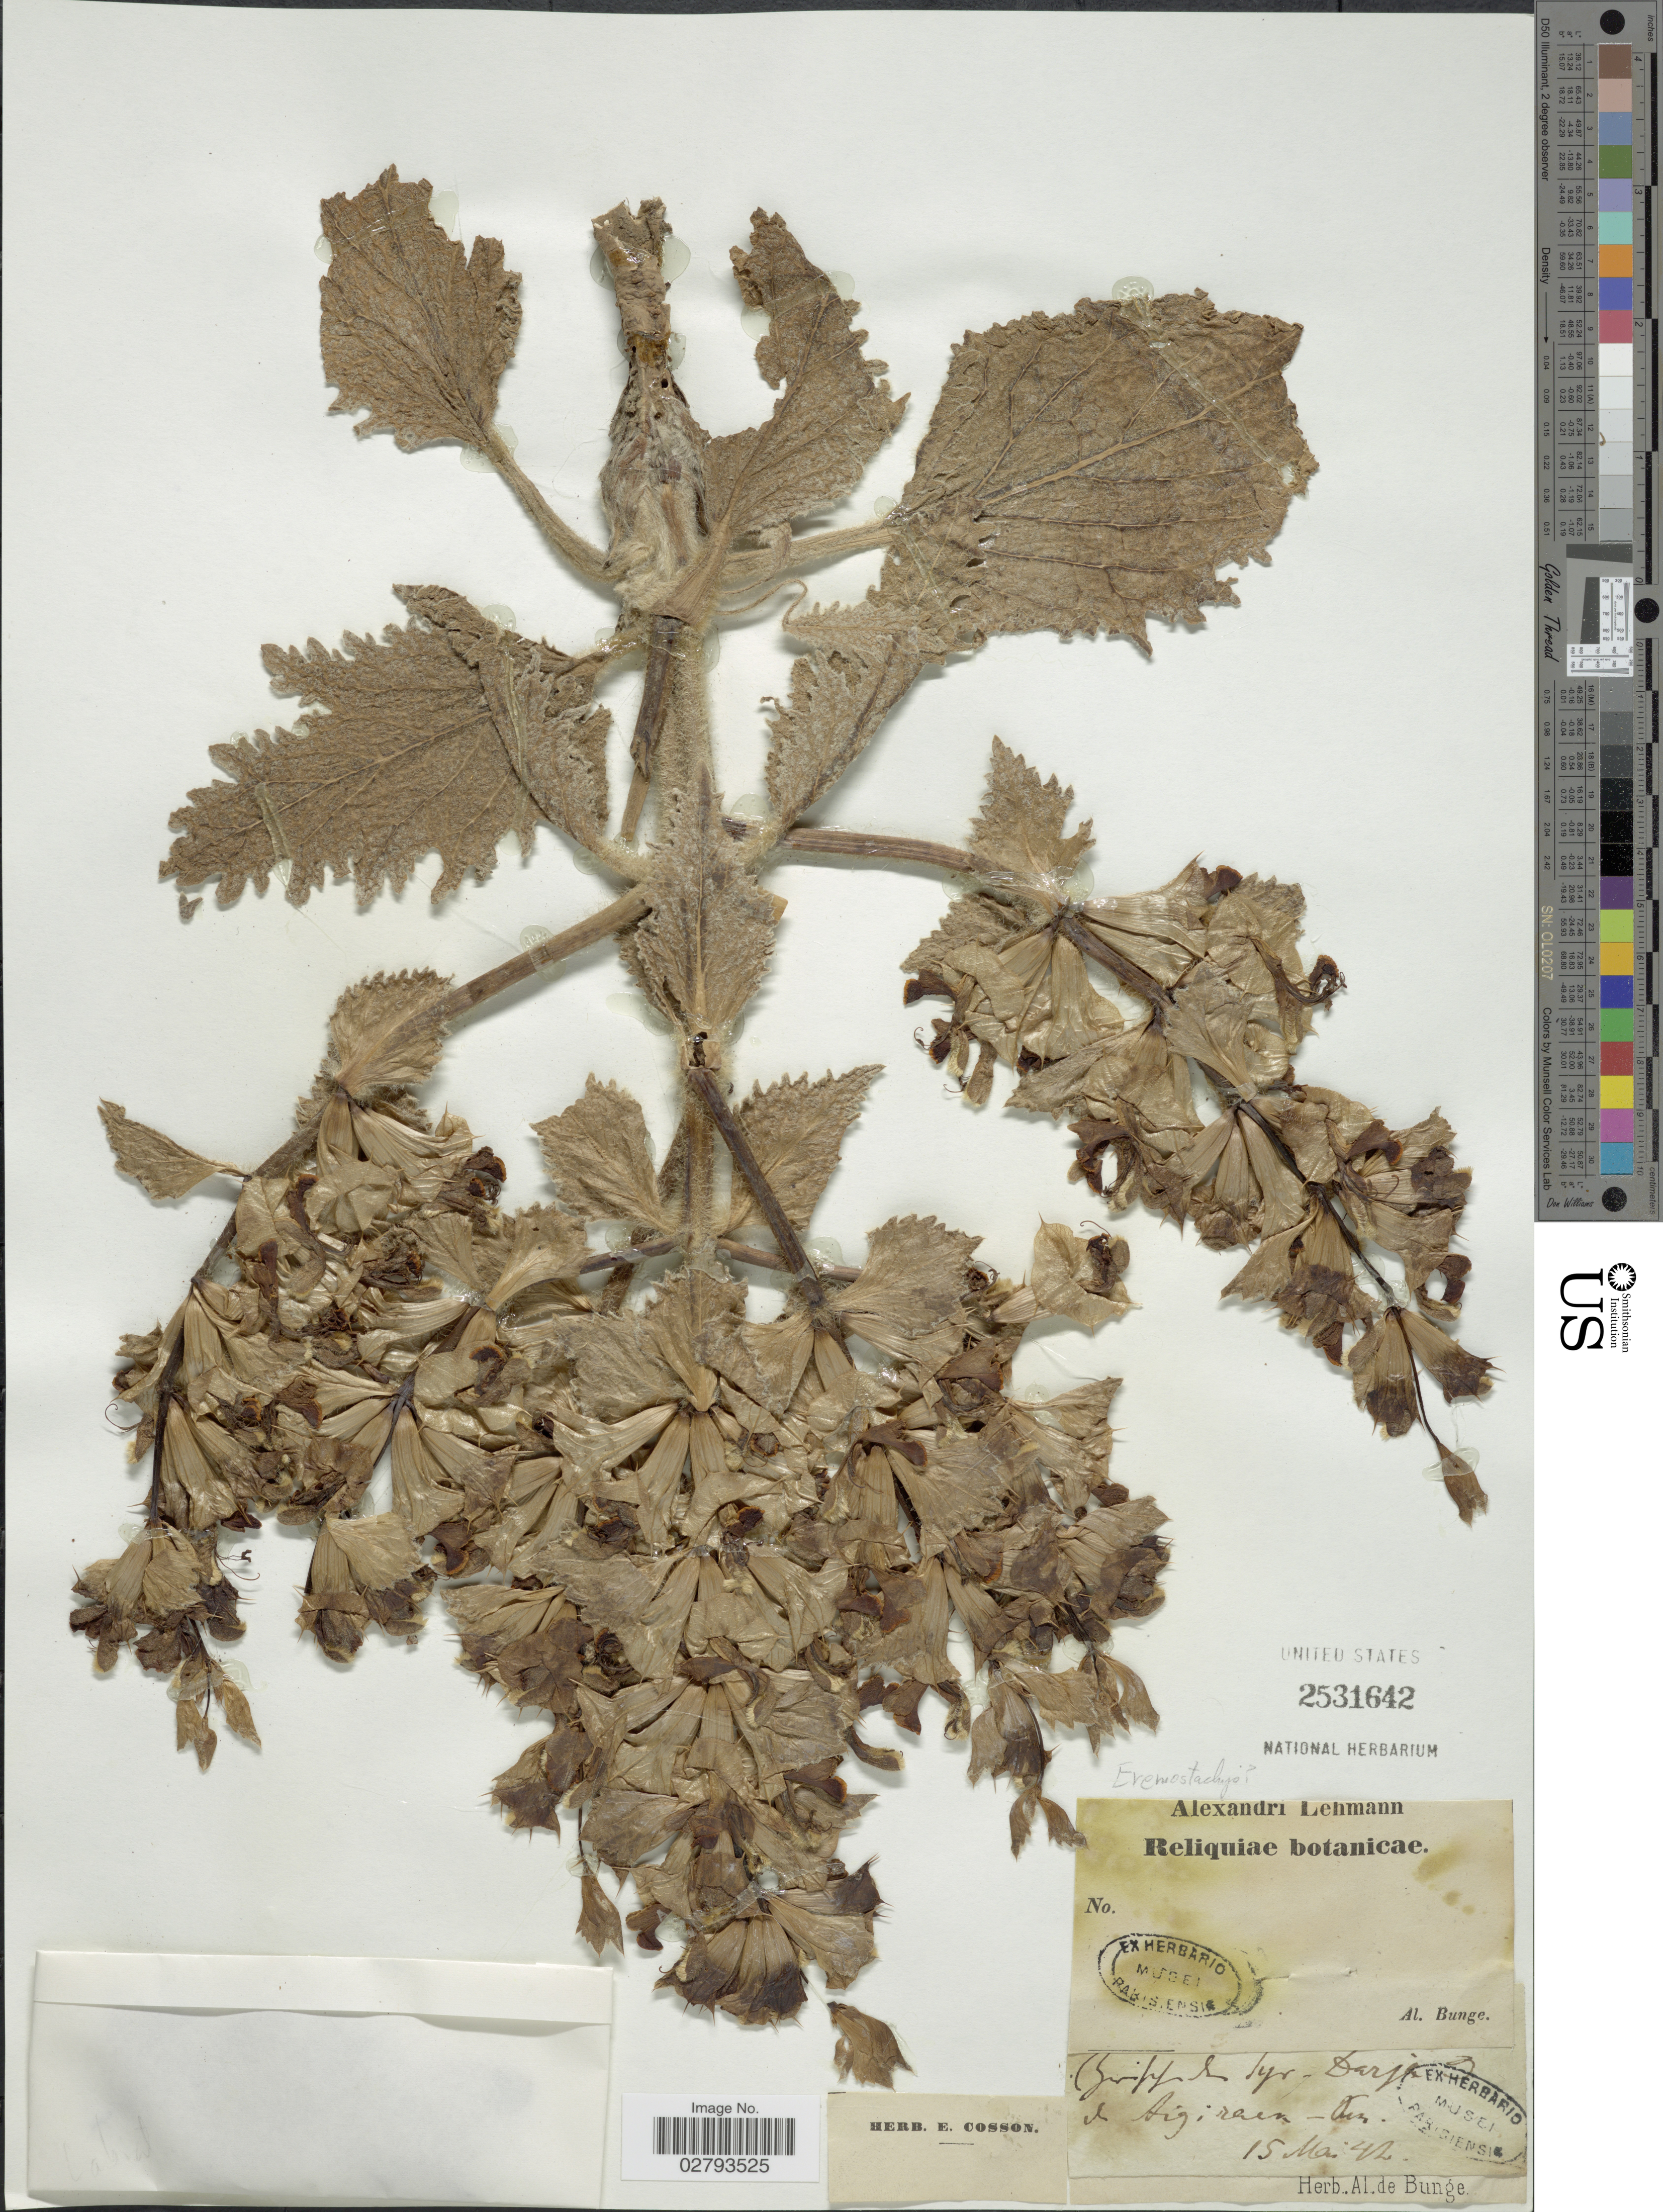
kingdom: Plantae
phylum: Tracheophyta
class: Magnoliopsida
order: Lamiales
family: Lamiaceae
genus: Eremostachys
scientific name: Eremostachys sp.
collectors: A. de Bunge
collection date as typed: Transcribed d/m/y: 15/5/42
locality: (Swiff Syr-Darja) [interpreted]. El Bigiraen [interpreted]-Oun [interpreted].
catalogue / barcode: US 2531642